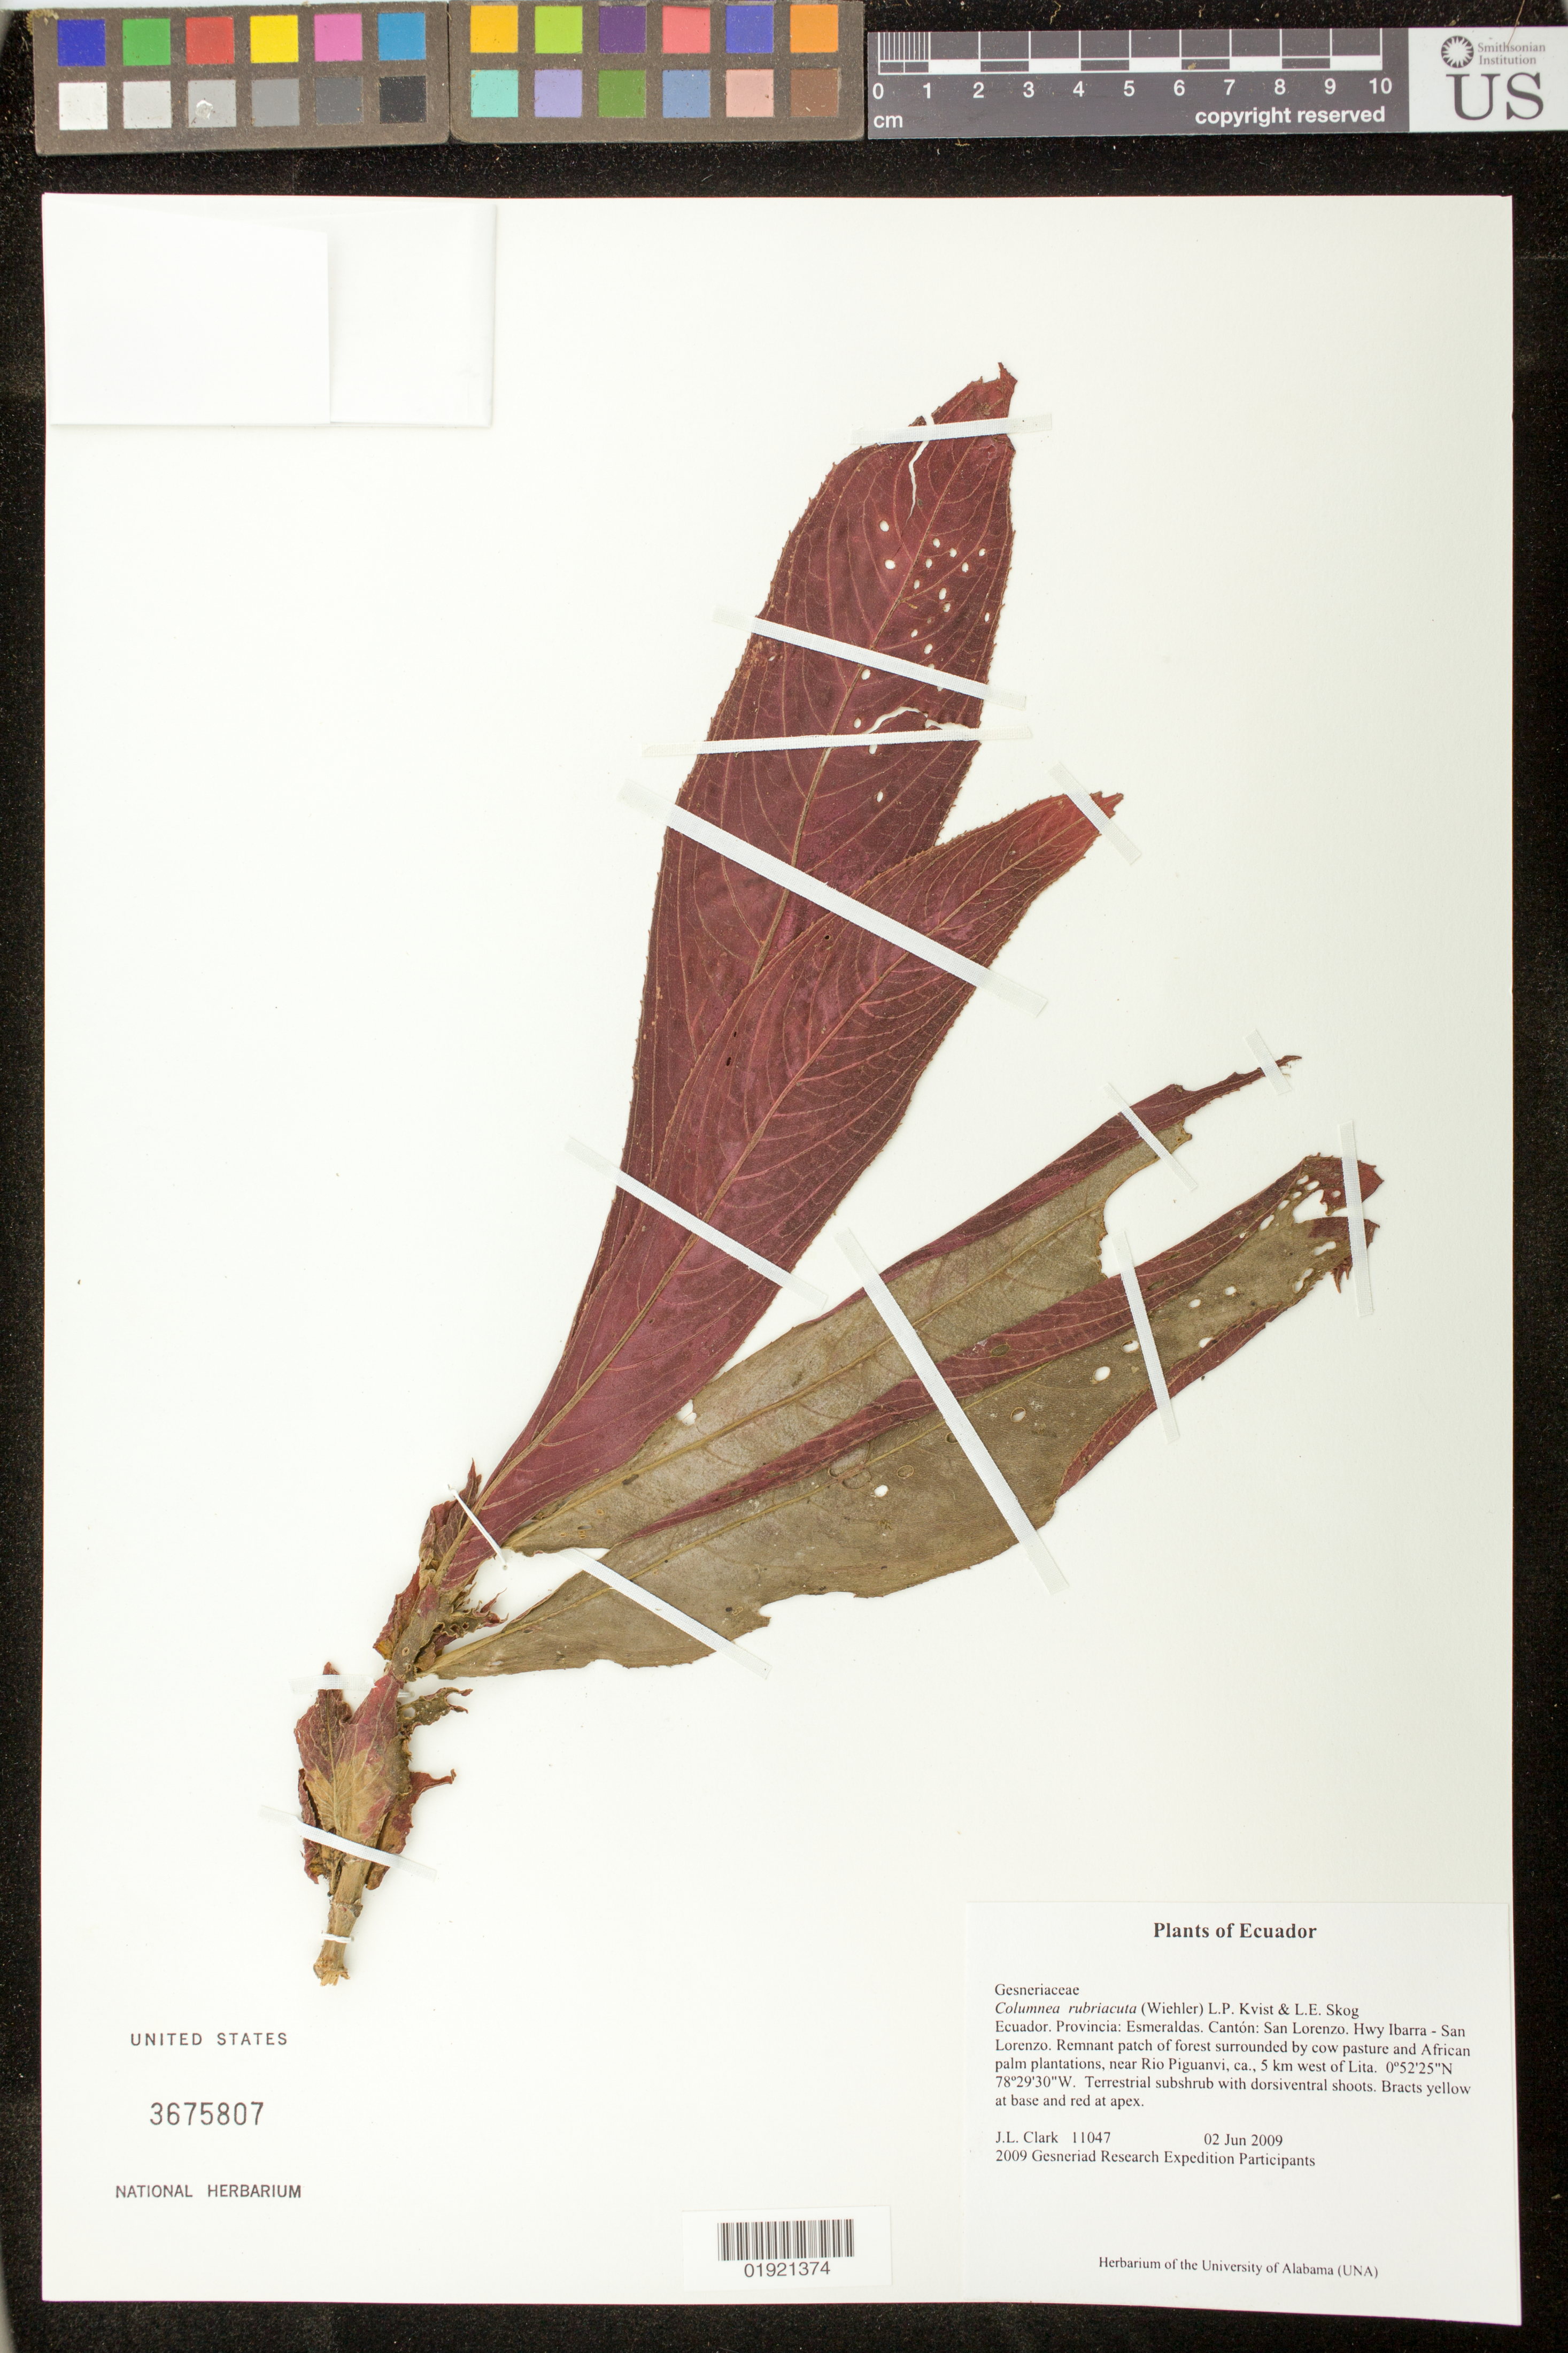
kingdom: Plantae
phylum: Tracheophyta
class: Magnoliopsida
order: Lamiales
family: Gesneriaceae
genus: Columnea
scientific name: Columnea rubriacuta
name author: (Wiehler) L.P. Kvist & L.E. Skog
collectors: J. L. Clark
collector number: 11047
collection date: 2009-06-02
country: Ecuador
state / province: Esmeraldas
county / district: San Lorenzo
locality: Hwy San Lorenzo-Ibarra. Remnant patch of forest along small stream, surrounded by cow pasture and African palm plantations, near Rio Piguanvi, ca., 5 km west of Lita.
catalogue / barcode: US 3675807